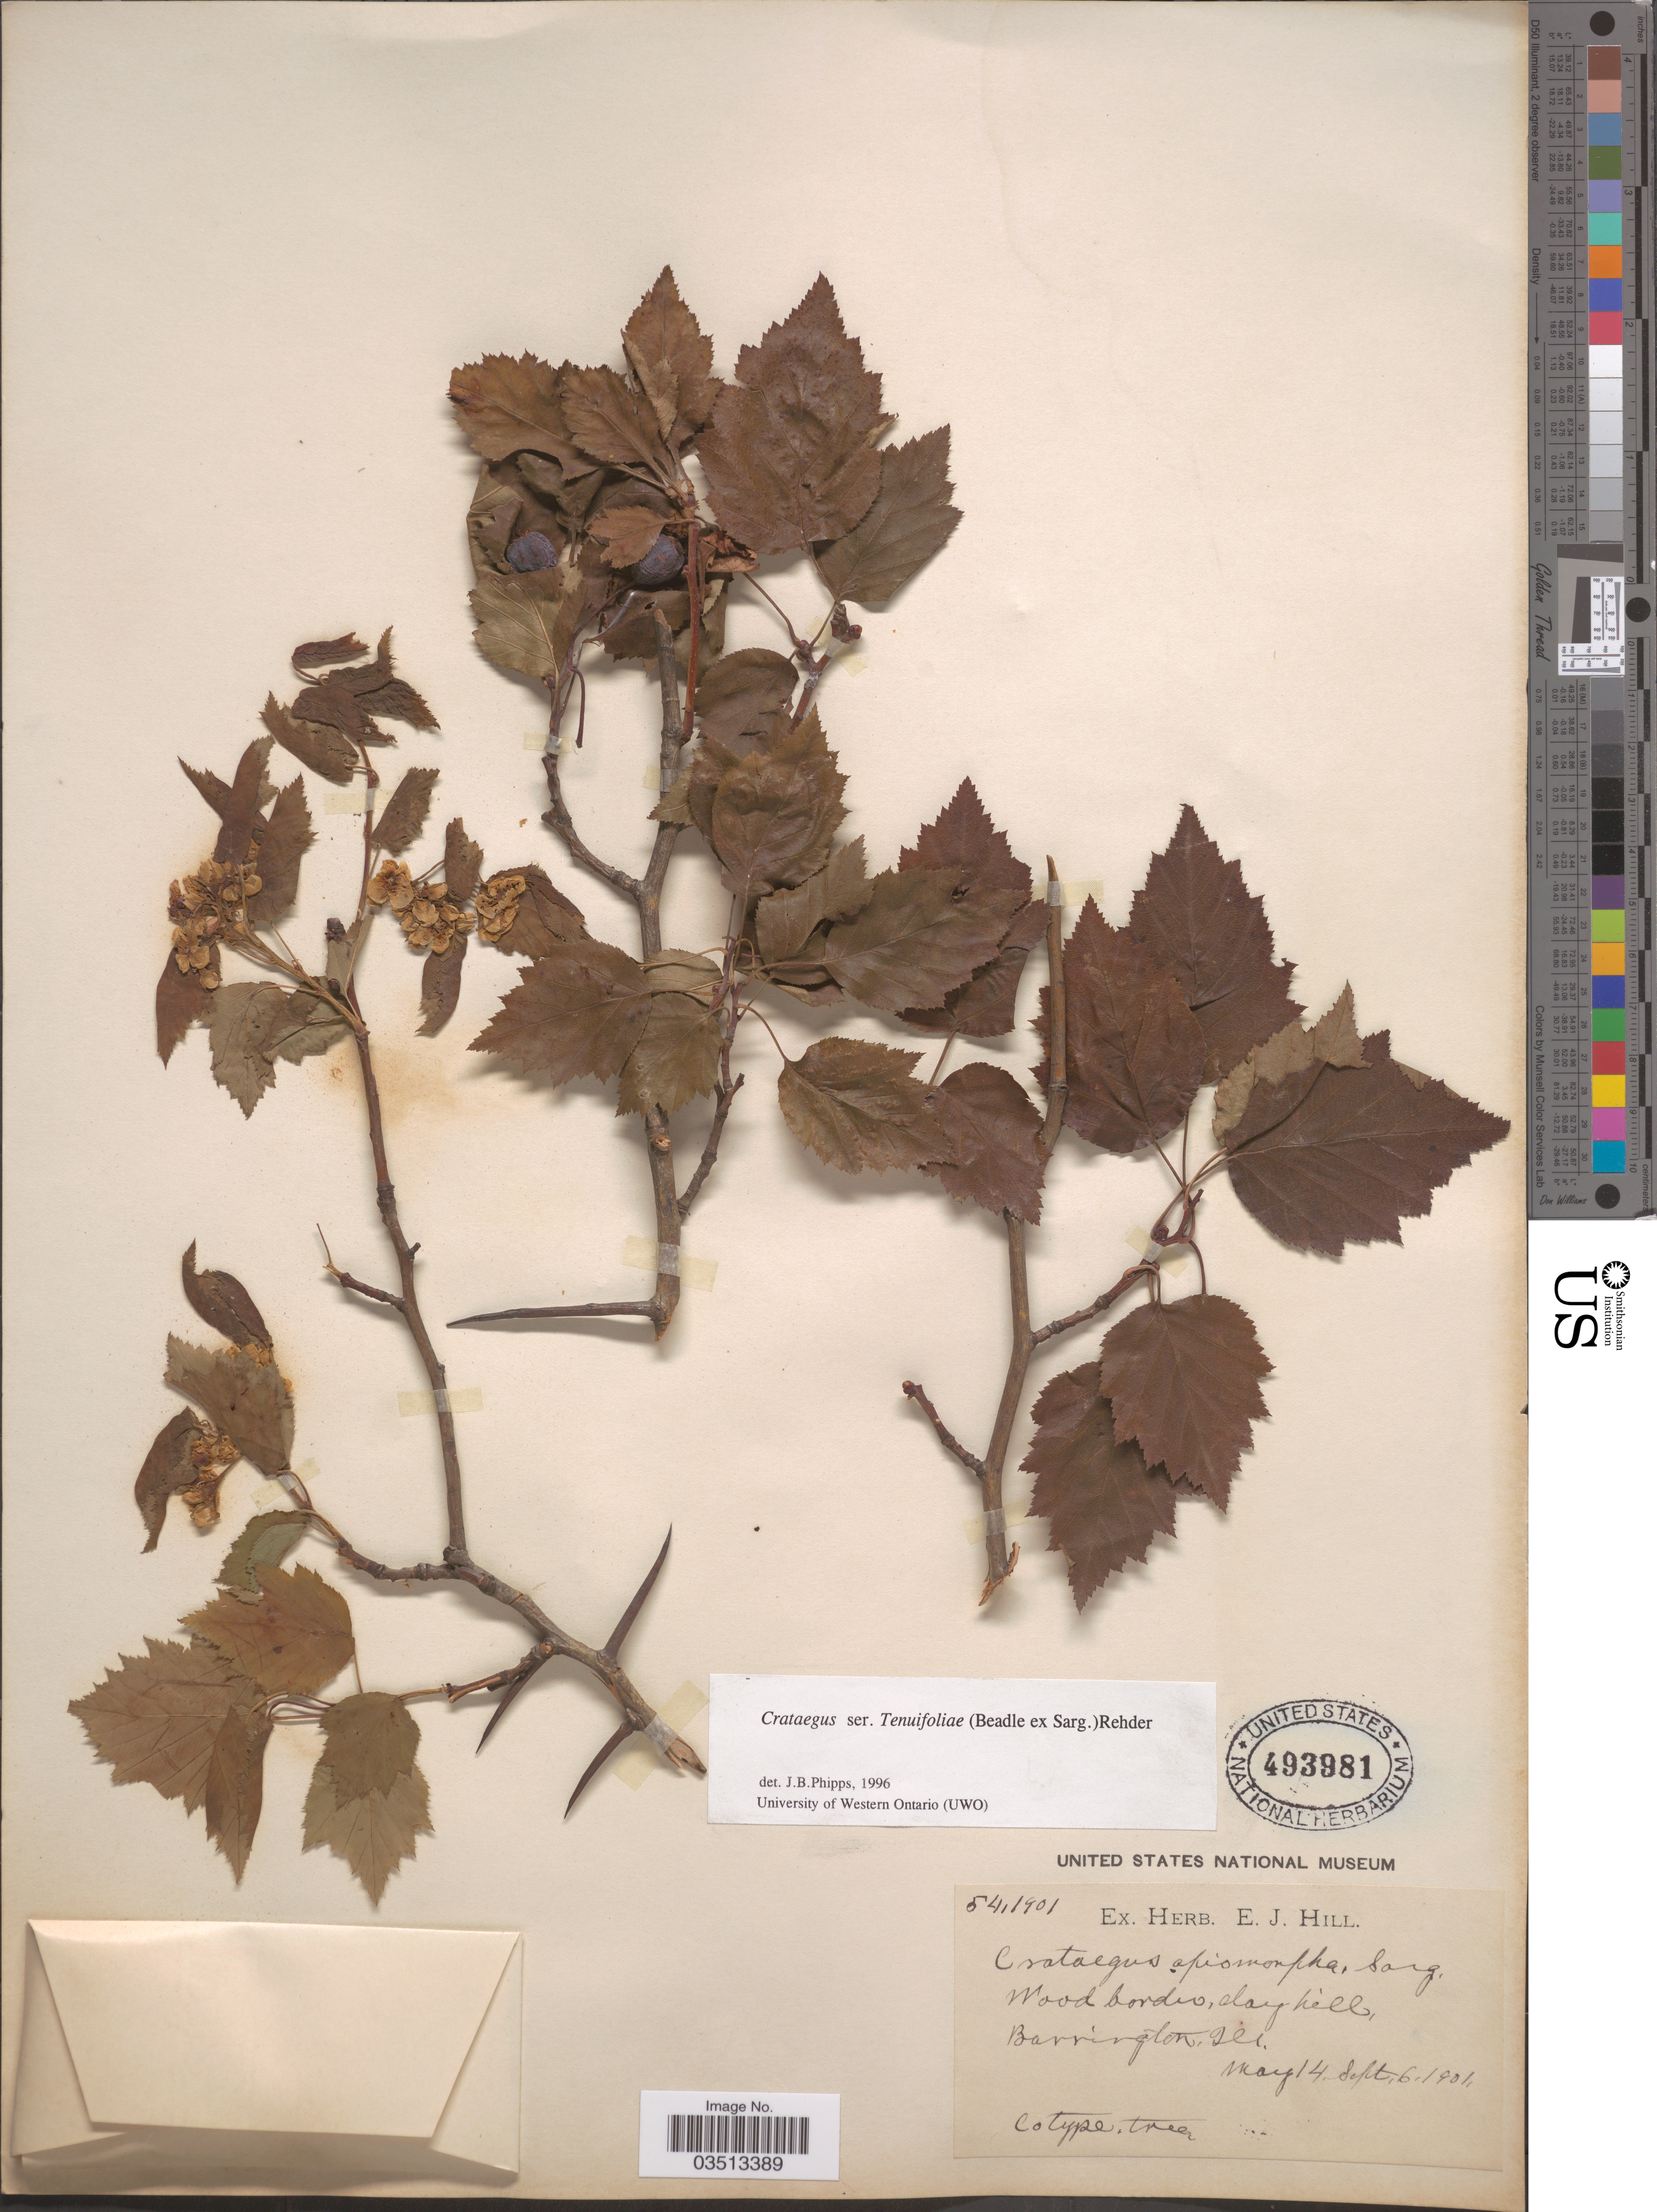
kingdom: Plantae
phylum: Tracheophyta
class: Magnoliopsida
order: Rosales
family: Rosaceae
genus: Crataegus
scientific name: Crataegus apiomorpha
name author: Sarg.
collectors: Ex herb. E. J. Hill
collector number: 541901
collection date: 1901-05-14/1901-09-06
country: United States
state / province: Illinois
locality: Barrington.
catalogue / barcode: US 493981